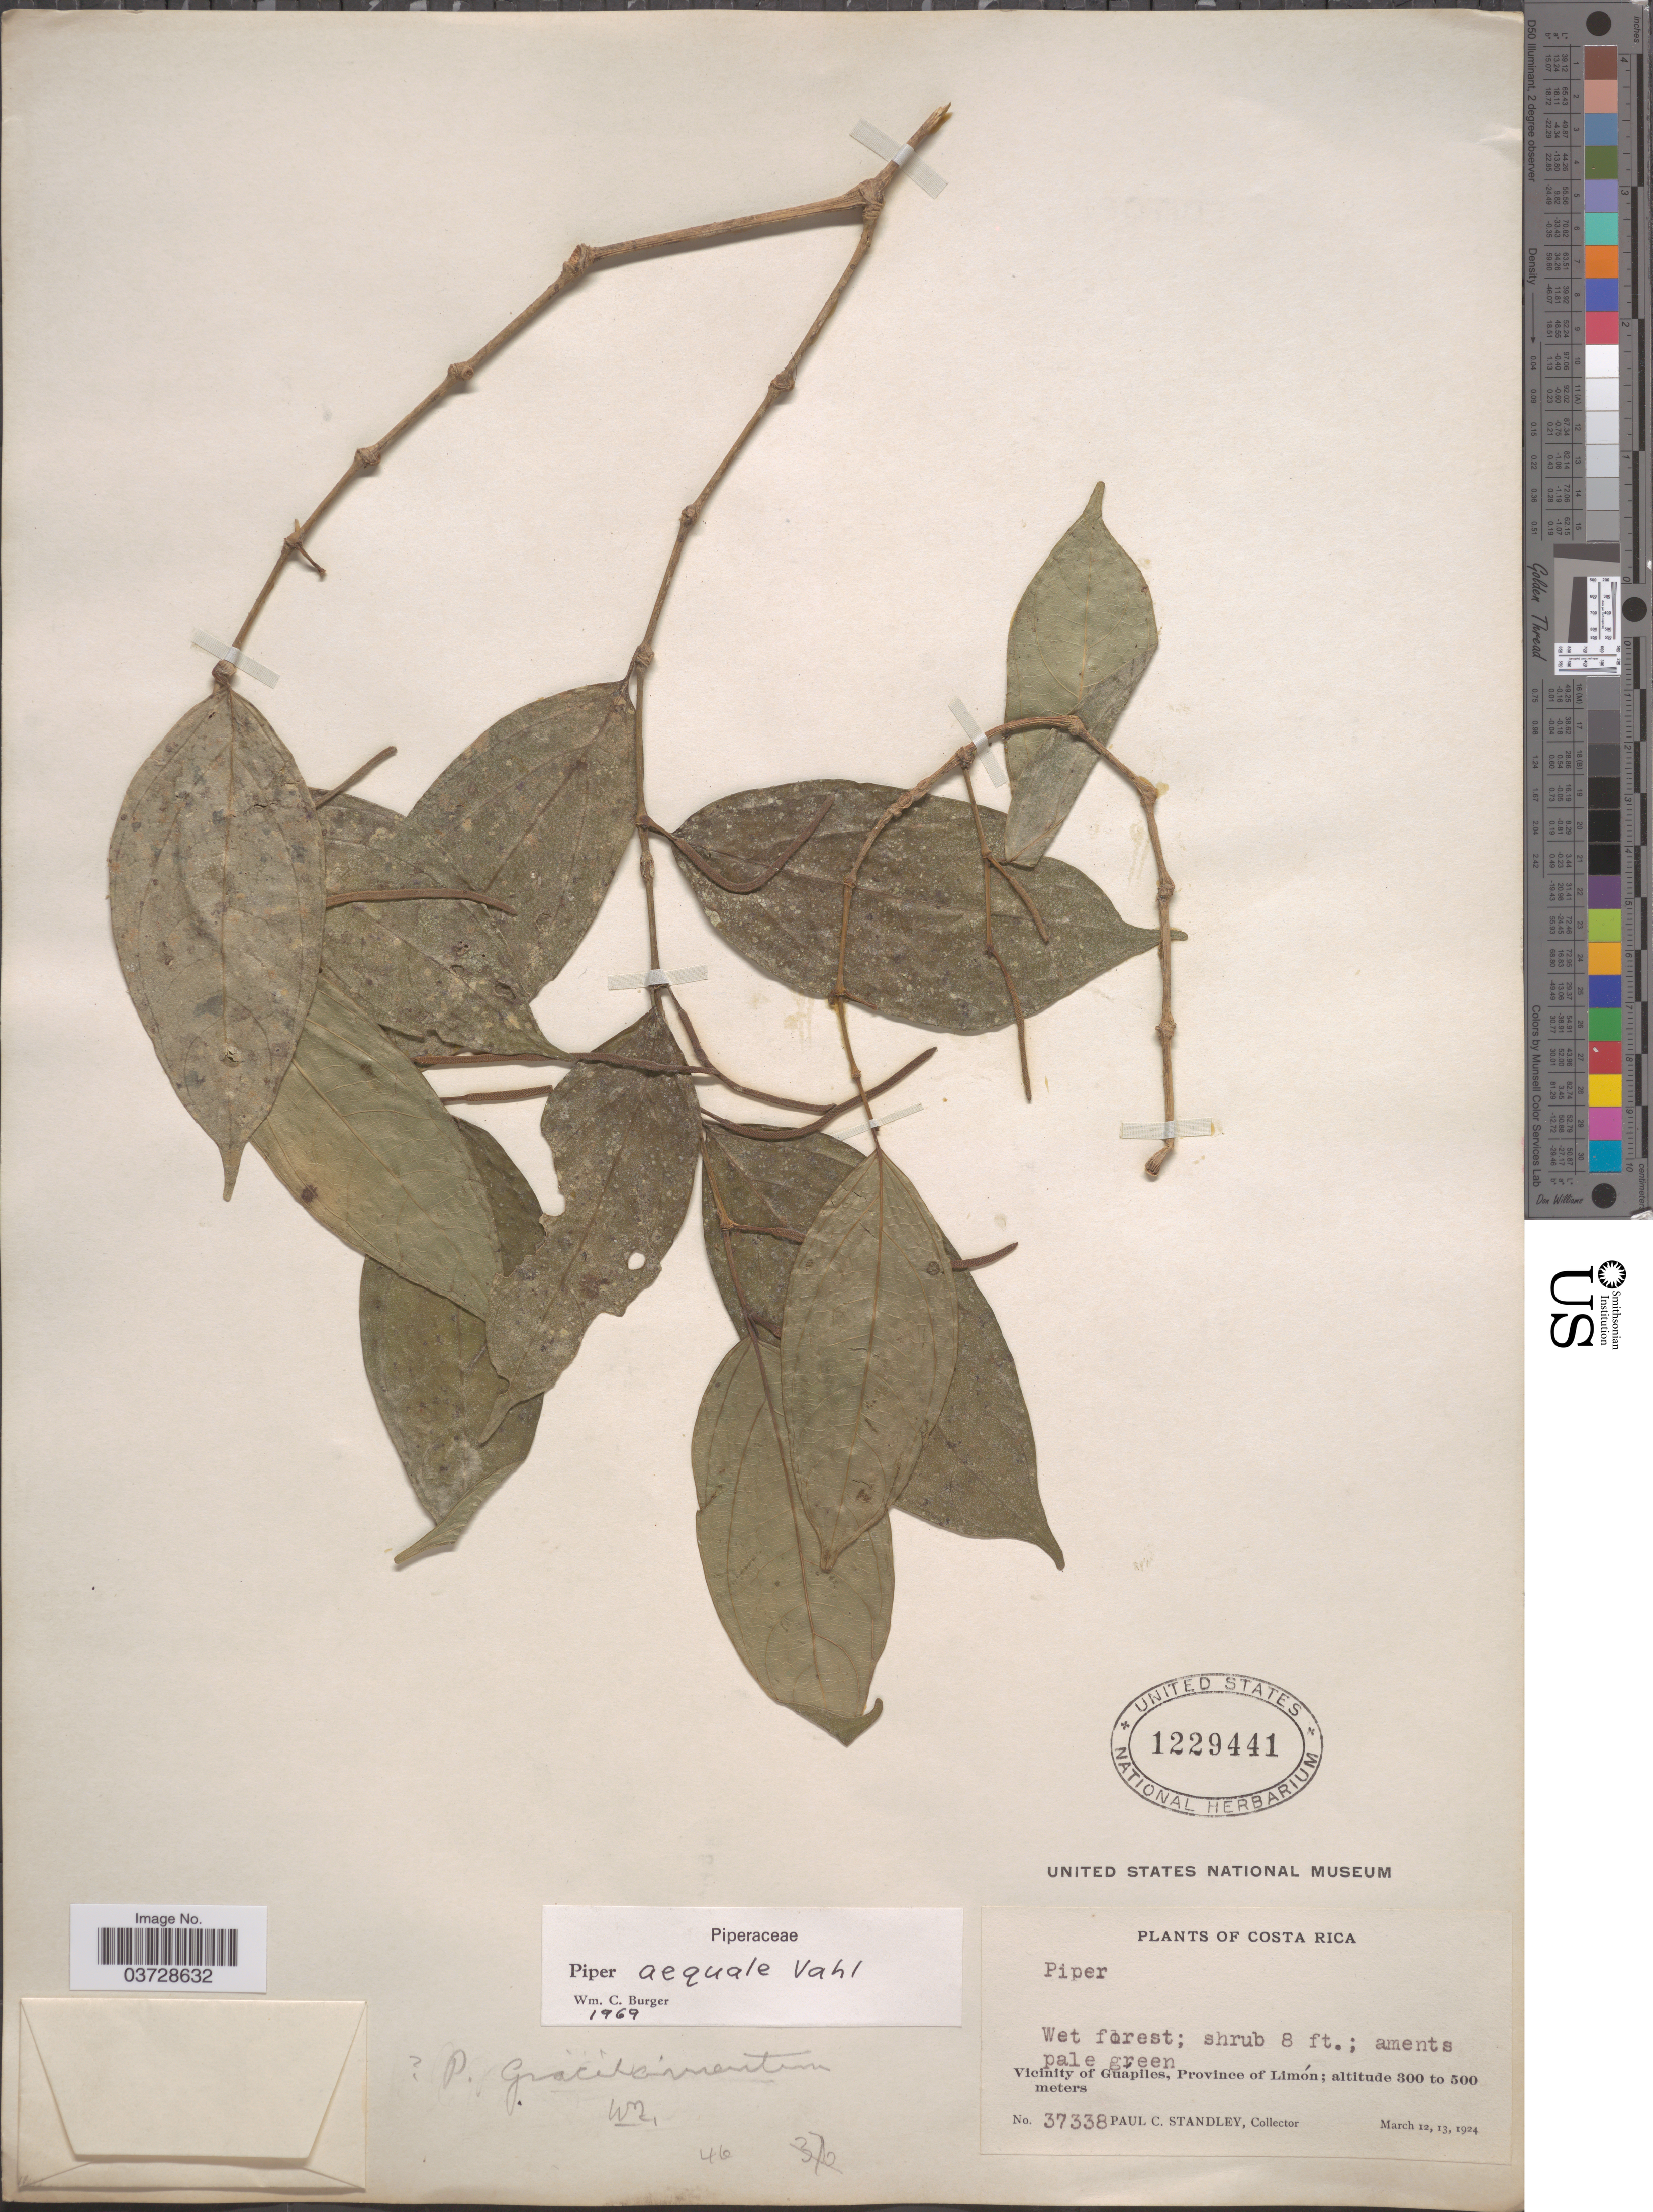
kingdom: Plantae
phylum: Tracheophyta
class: Magnoliopsida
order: Piperales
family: Piperaceae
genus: Piper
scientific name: Piper aequale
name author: Vahl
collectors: P. C. Standley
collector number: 37338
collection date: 1924-03-12/1924-03-13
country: Costa Rica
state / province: Limón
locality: Vicinity of Guapiles.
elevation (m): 300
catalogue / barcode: US 1229441